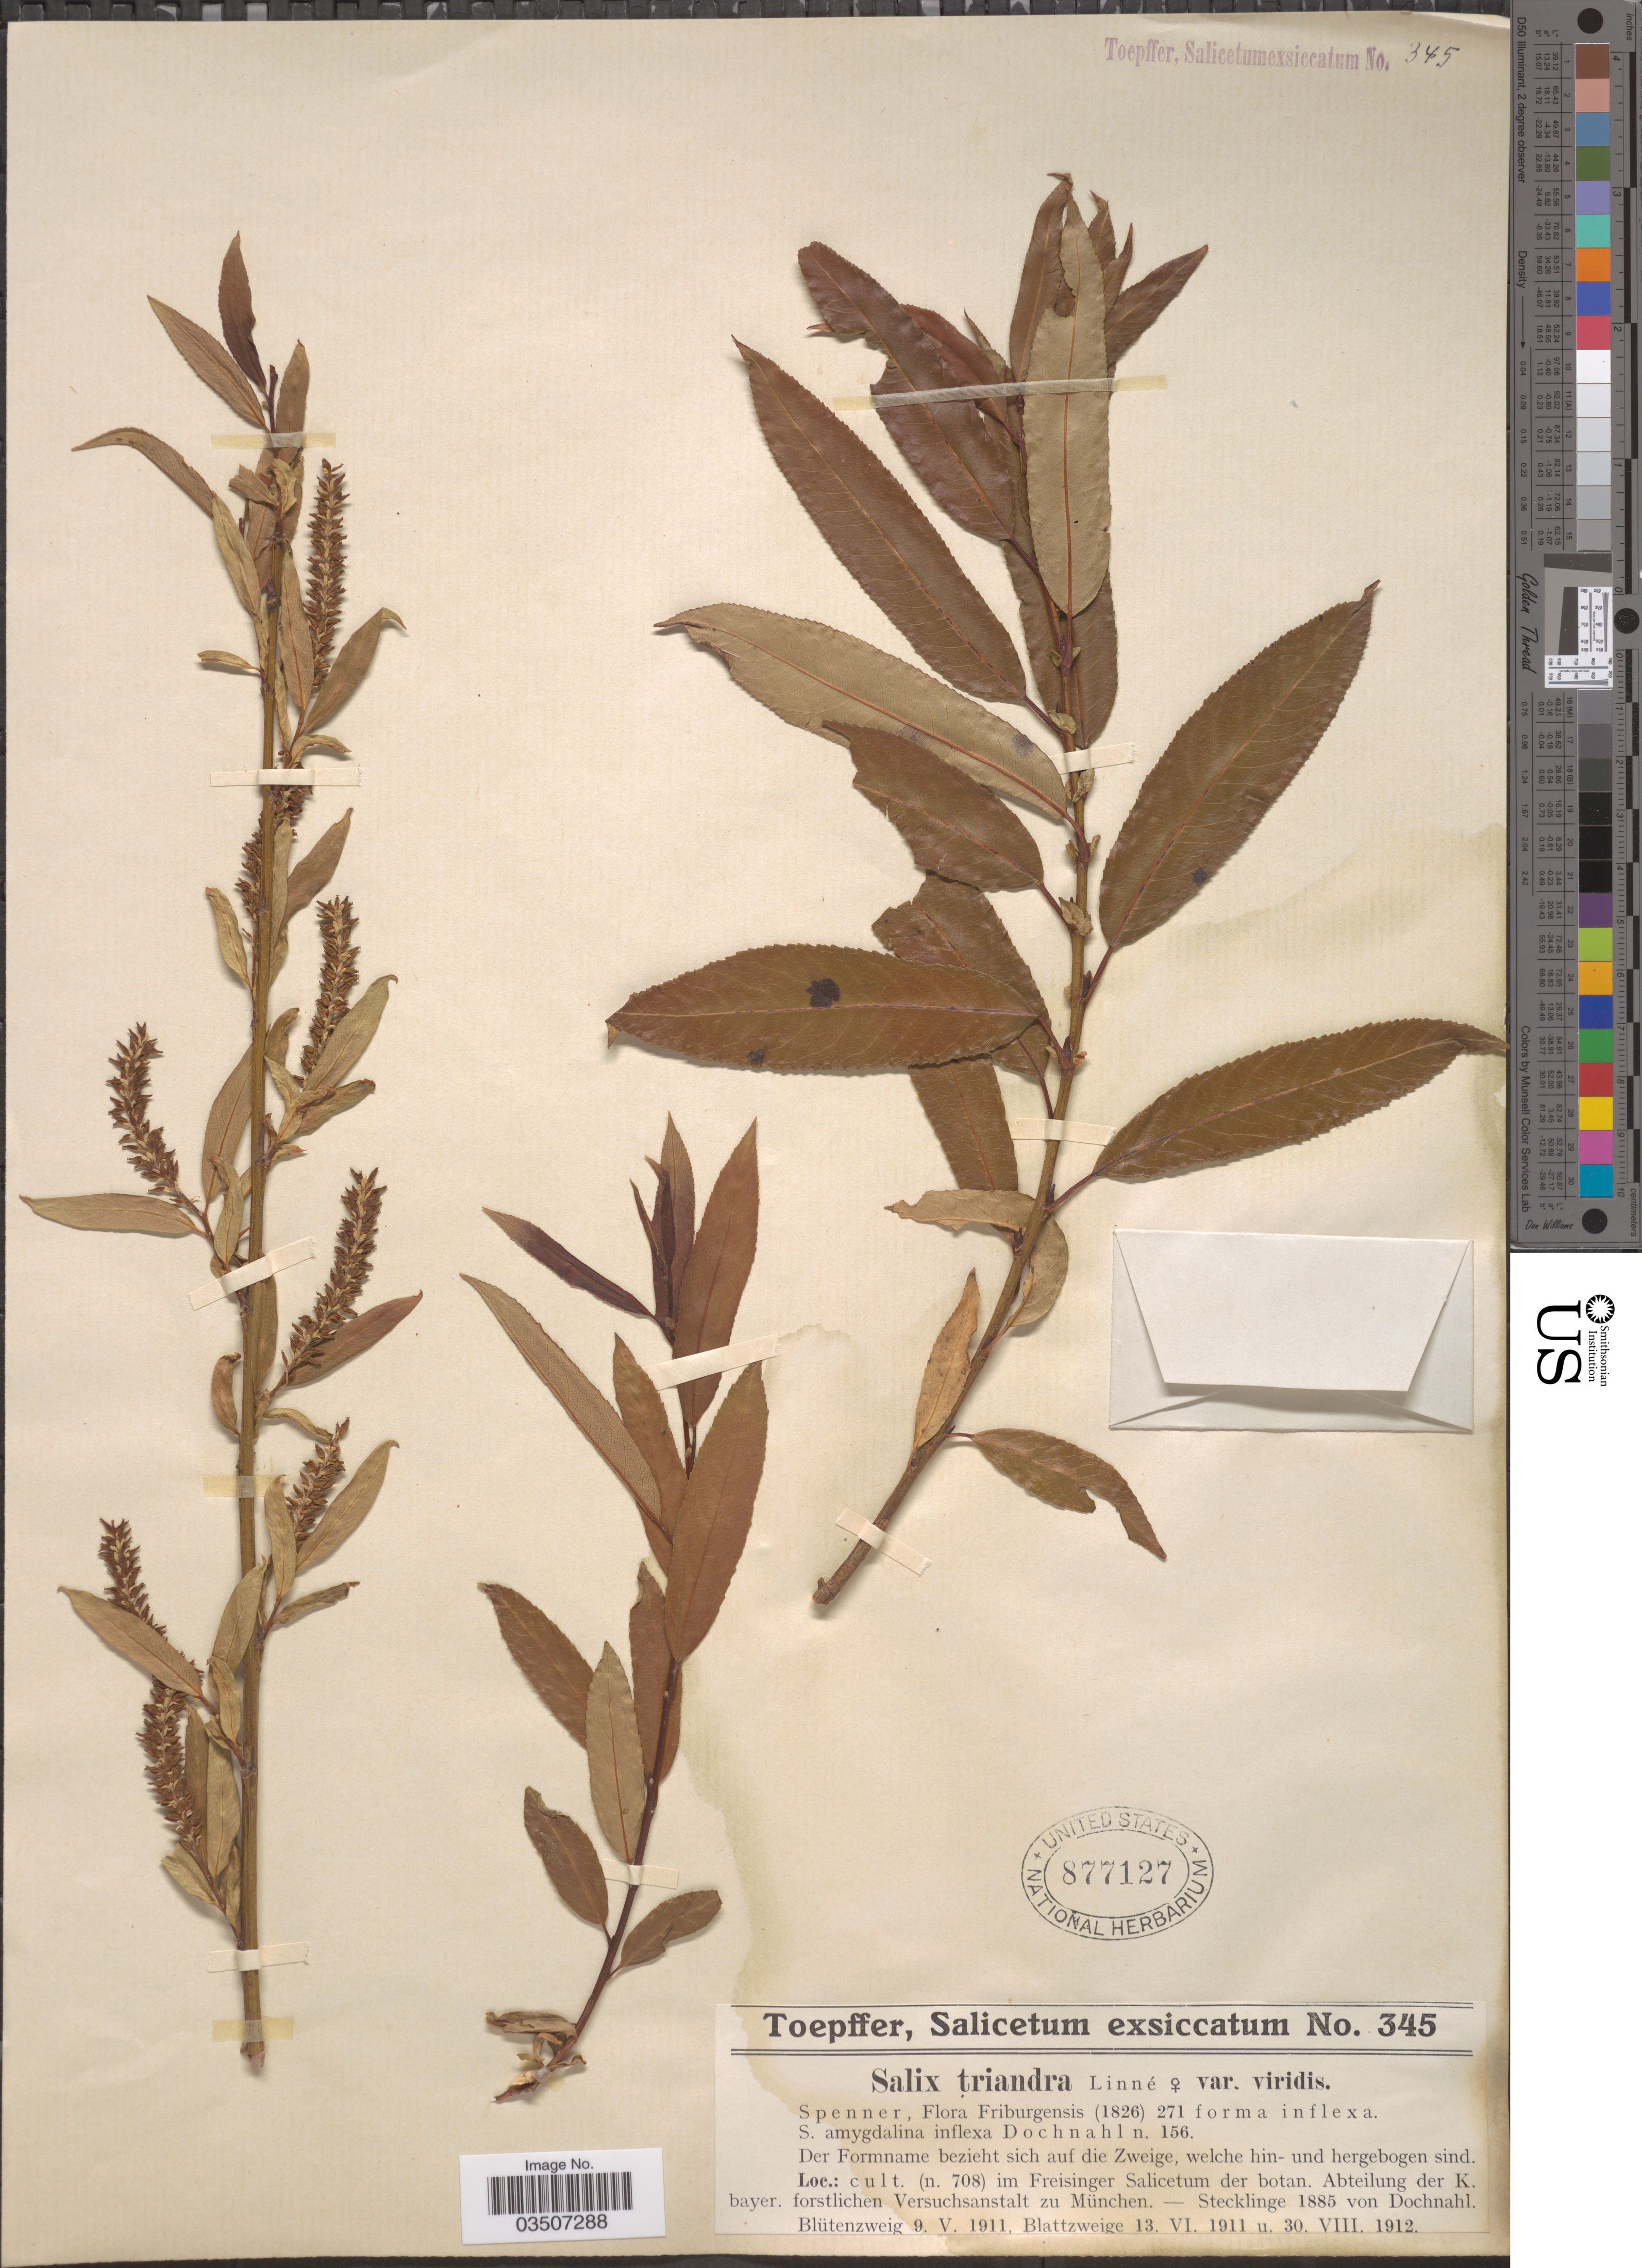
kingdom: Plantae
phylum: Tracheophyta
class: Magnoliopsida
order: Malpighiales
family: Salicaceae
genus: Salix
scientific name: Salix triandra var. viridis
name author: Spenn.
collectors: A. Toepffer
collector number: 345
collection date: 1911-05-09/1912-08-30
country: Germany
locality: Im Freisinger Salicetum der botan. Abteilung der K. bayer. forstlichen Versuchsanstalt zu München. - Stecklinge 1885 von Dochnahl.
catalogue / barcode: US 877127